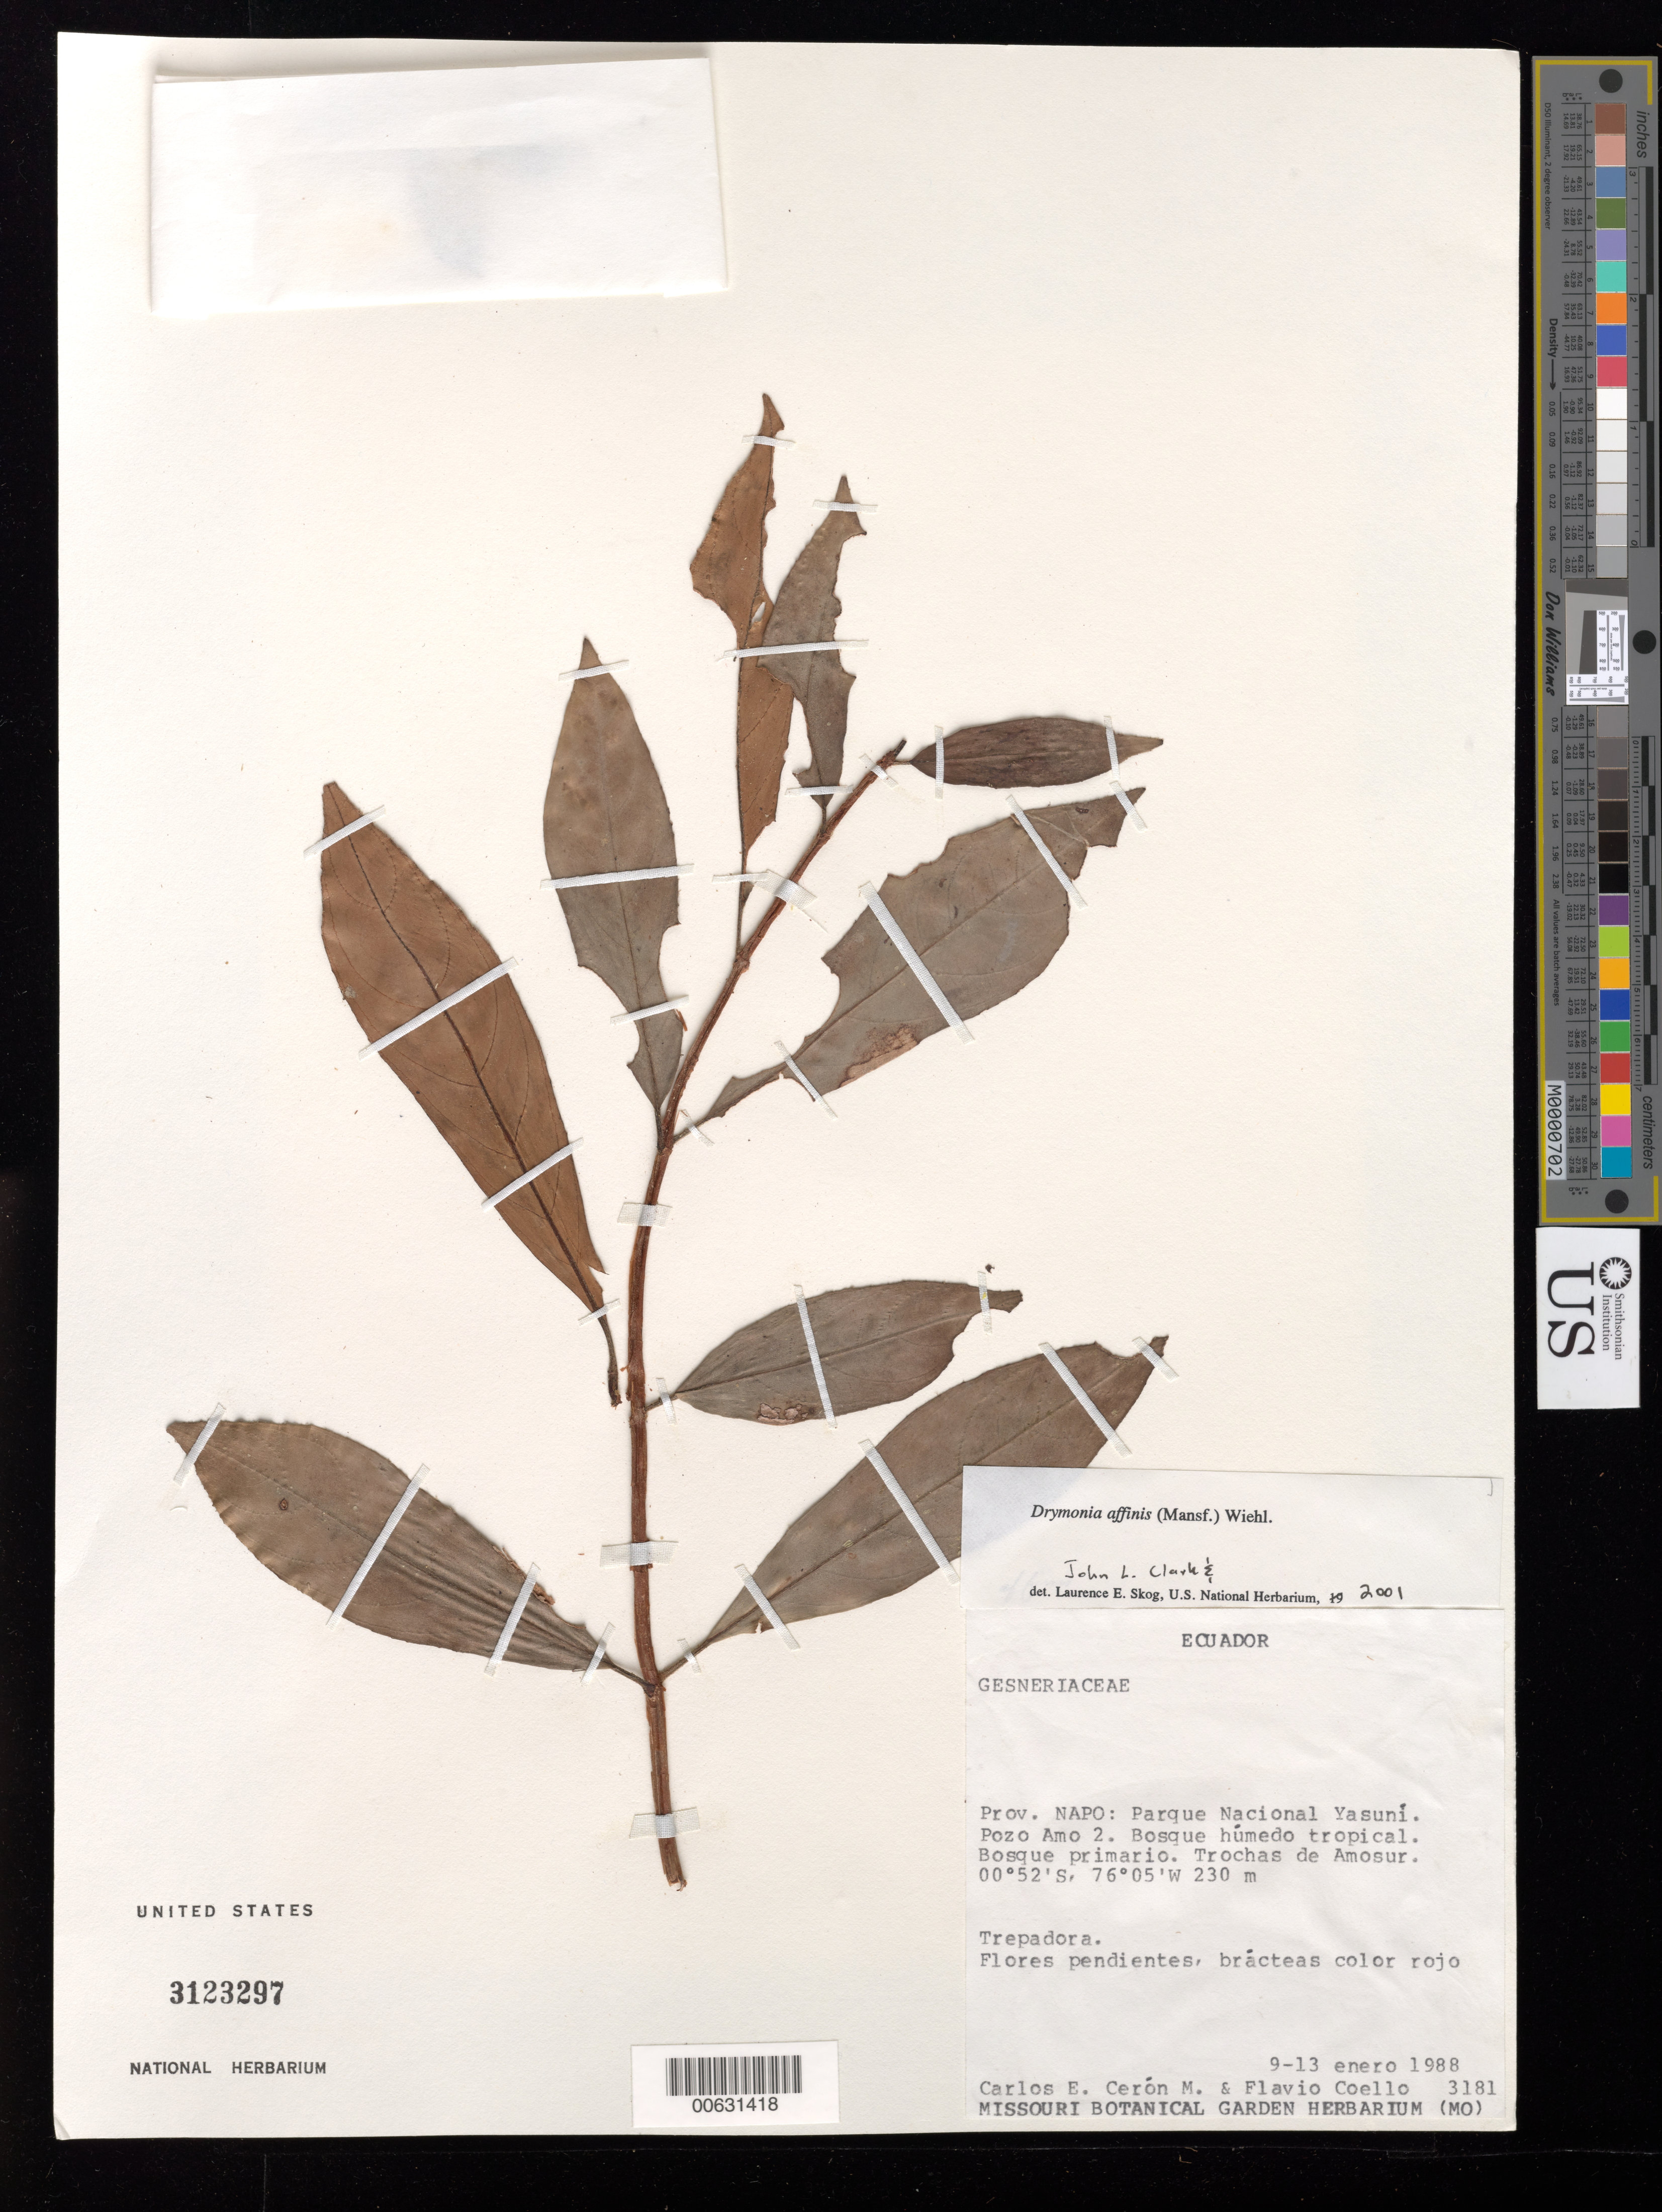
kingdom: Plantae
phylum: Tracheophyta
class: Magnoliopsida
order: Lamiales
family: Gesneriaceae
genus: Drymonia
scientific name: Drymonia affinis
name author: (Mansf.) Wiehler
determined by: Clark, J. L., (SEL), The Marie Selby Botanical Garden (UNITED STATES)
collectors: C. E. Cerón M. & F. Coello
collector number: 3181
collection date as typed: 9-13 Jan 1988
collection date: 1988-01-09/1988-01-13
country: Ecuador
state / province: Napo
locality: Parque Nacional Yasuní; Pozo Amo 2, trochas de Amosur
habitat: Bosque húmedo tropical; bosque primario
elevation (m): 230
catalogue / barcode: US 3123297